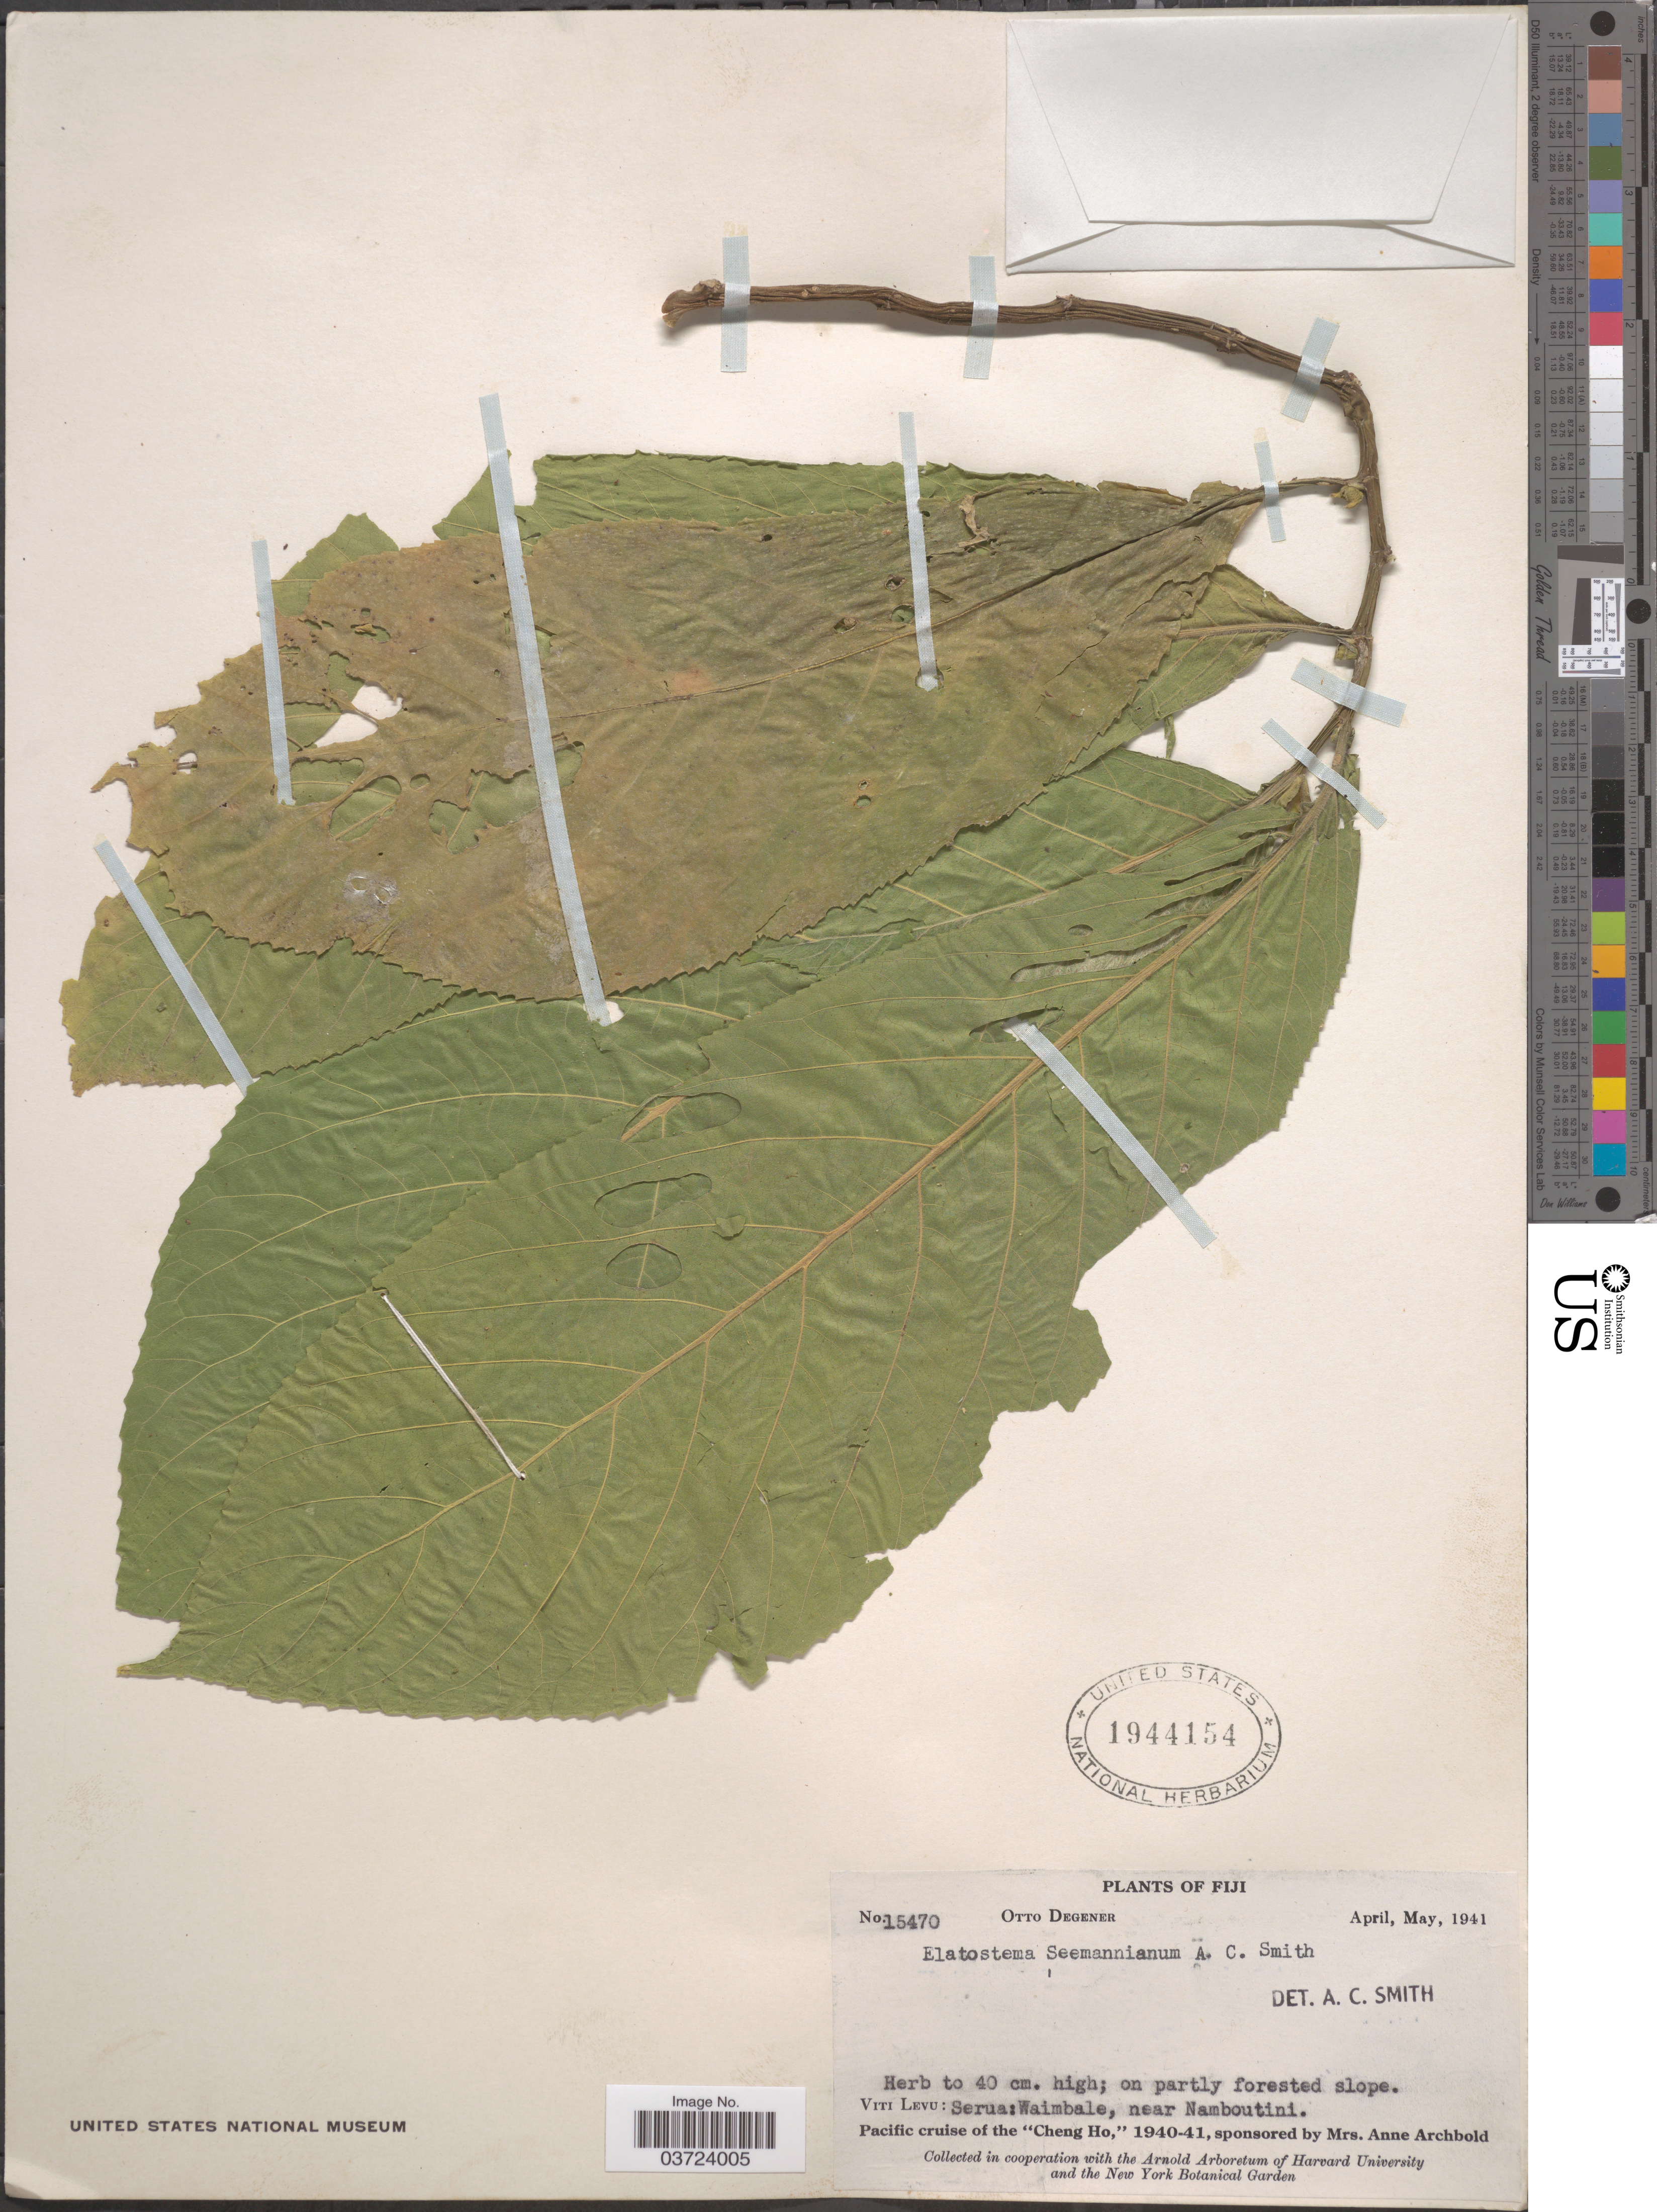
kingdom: Plantae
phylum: Tracheophyta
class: Magnoliopsida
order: Rosales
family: Urticaceae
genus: Elatostema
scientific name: Elatostema seemannianum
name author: A.C. Sm.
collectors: O. Degener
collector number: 15470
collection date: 1941-04/1941-05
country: Fiji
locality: Viti Levu: Serua: Waimbale, near Namboutini.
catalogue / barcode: US 1944154